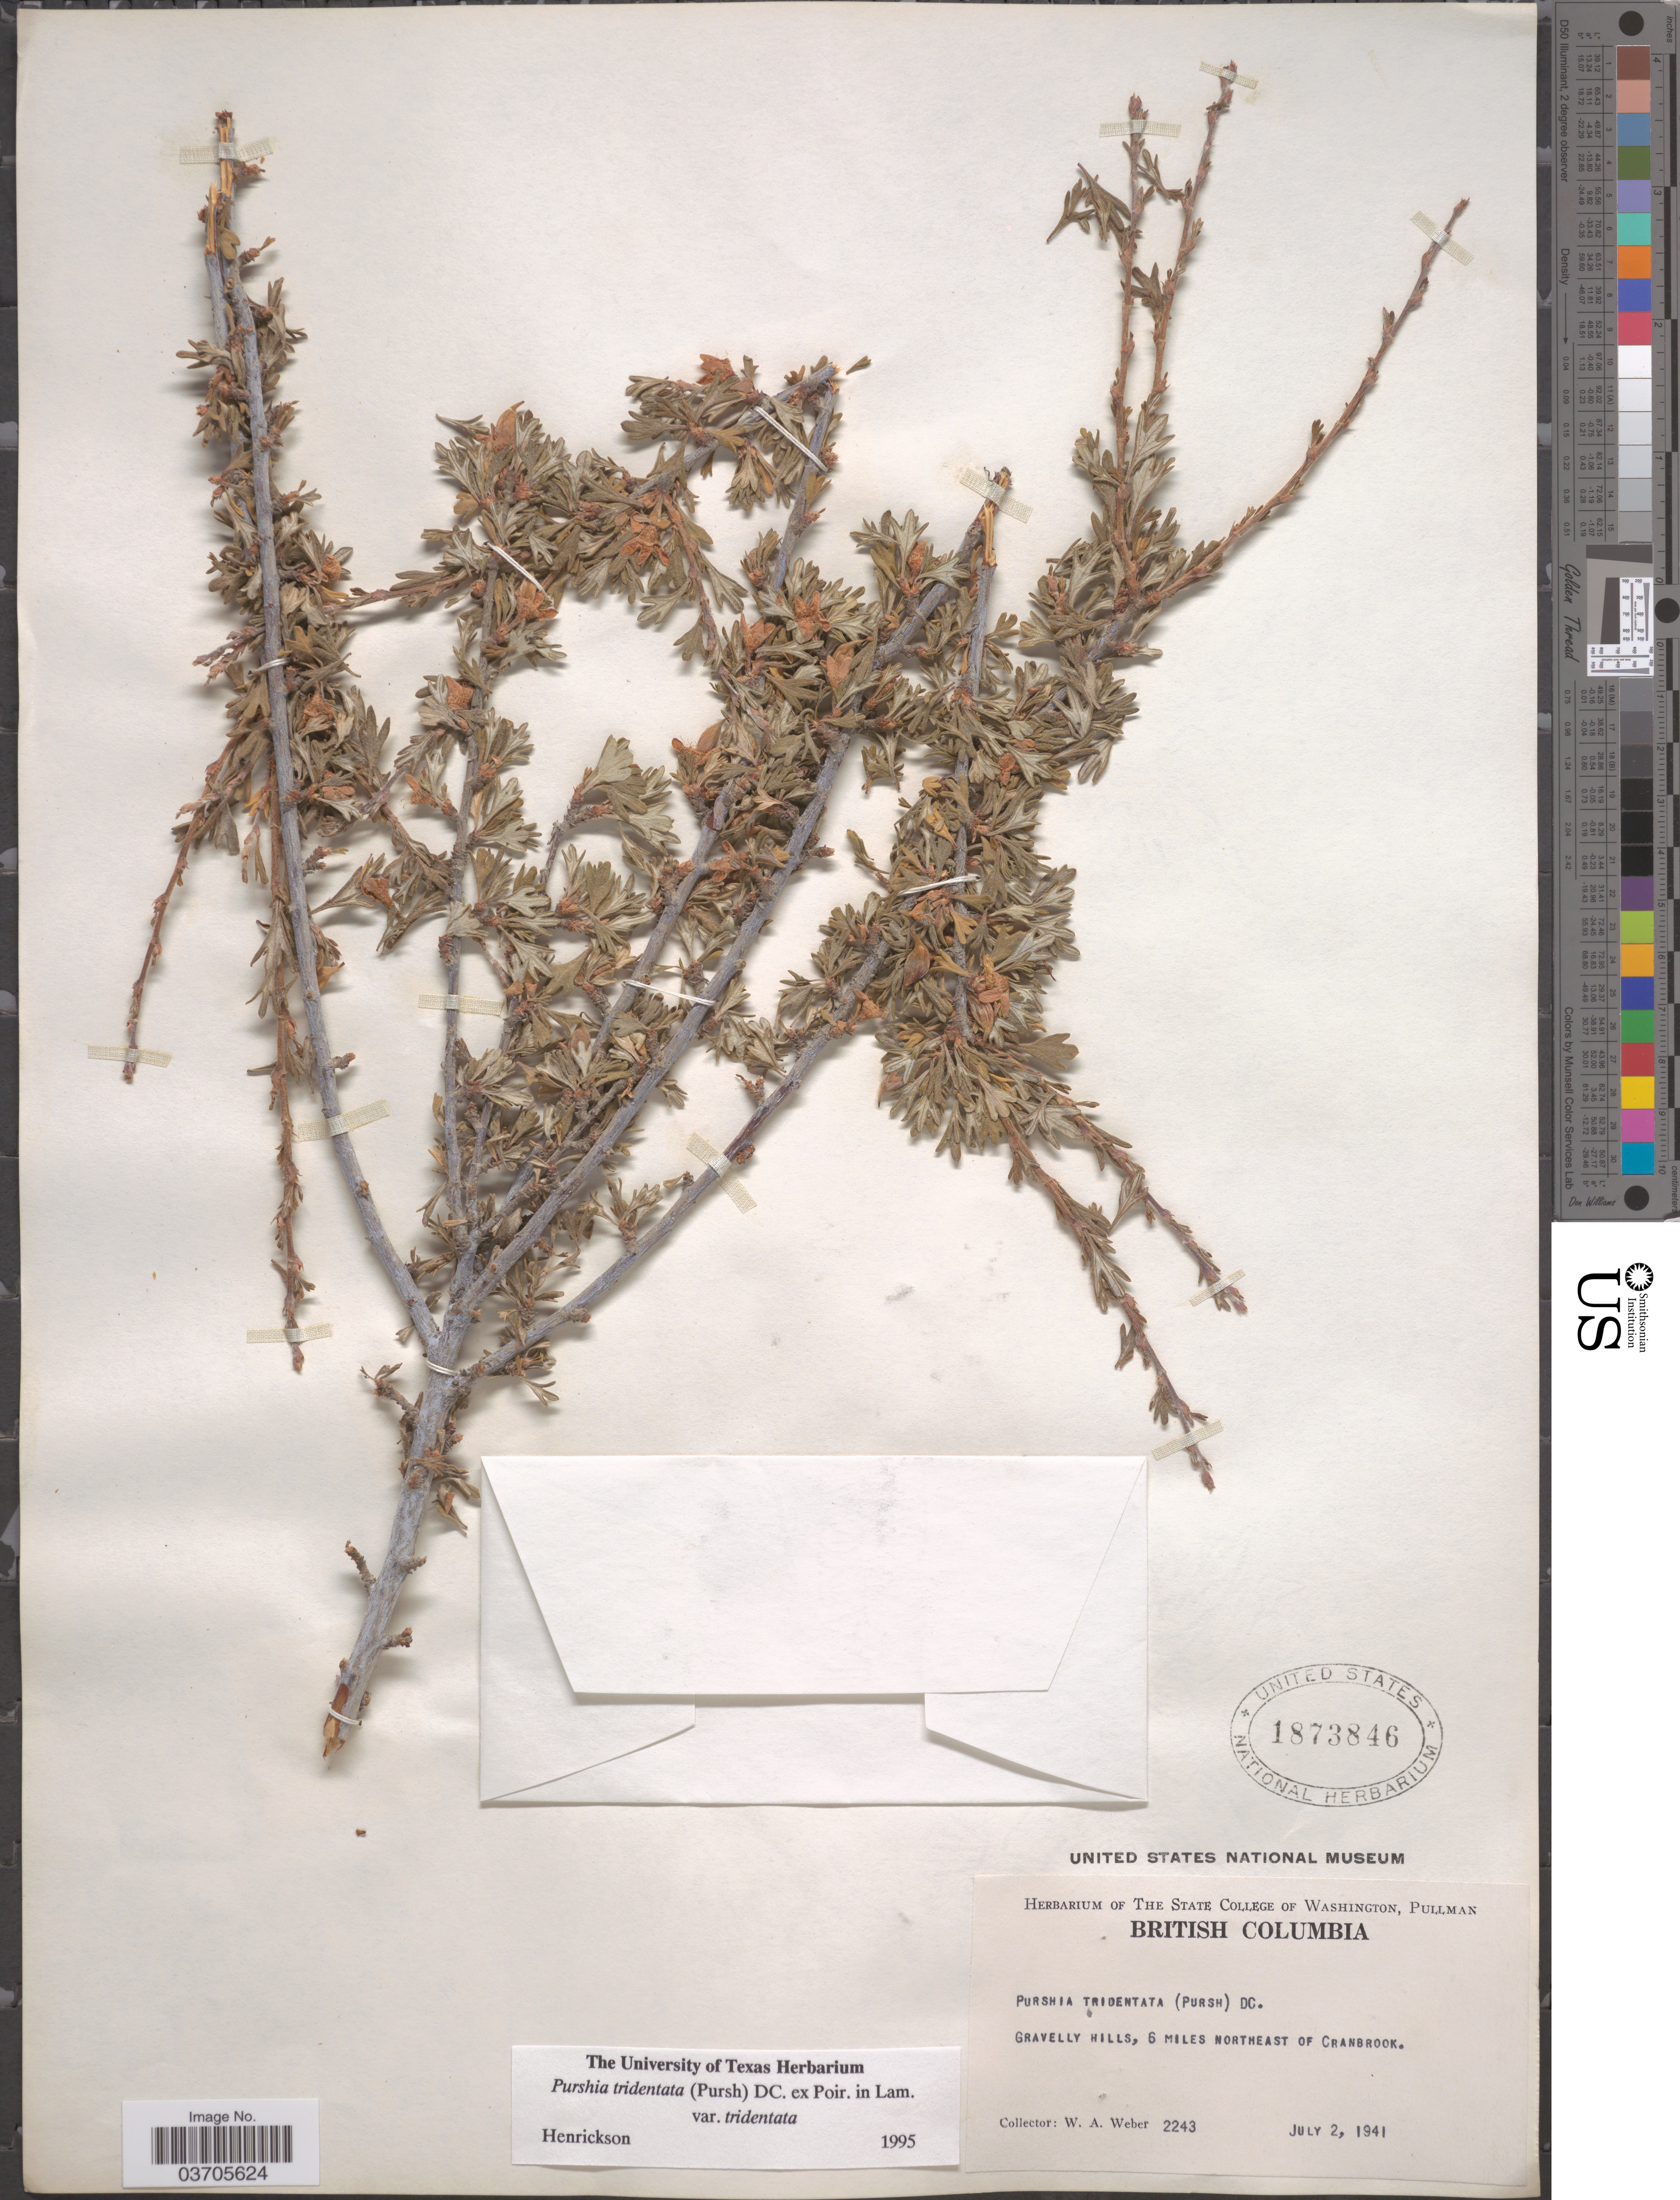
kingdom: Plantae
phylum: Tracheophyta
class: Magnoliopsida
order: Rosales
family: Rosaceae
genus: Purshia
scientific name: Purshia tridentata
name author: (Pursh) DC.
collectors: W. A. Weber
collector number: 2243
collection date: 1941-07-02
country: Canada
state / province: British Columbia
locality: Gravelly Hills, 6 miles northeast of Cranbrook.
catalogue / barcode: US 1873846